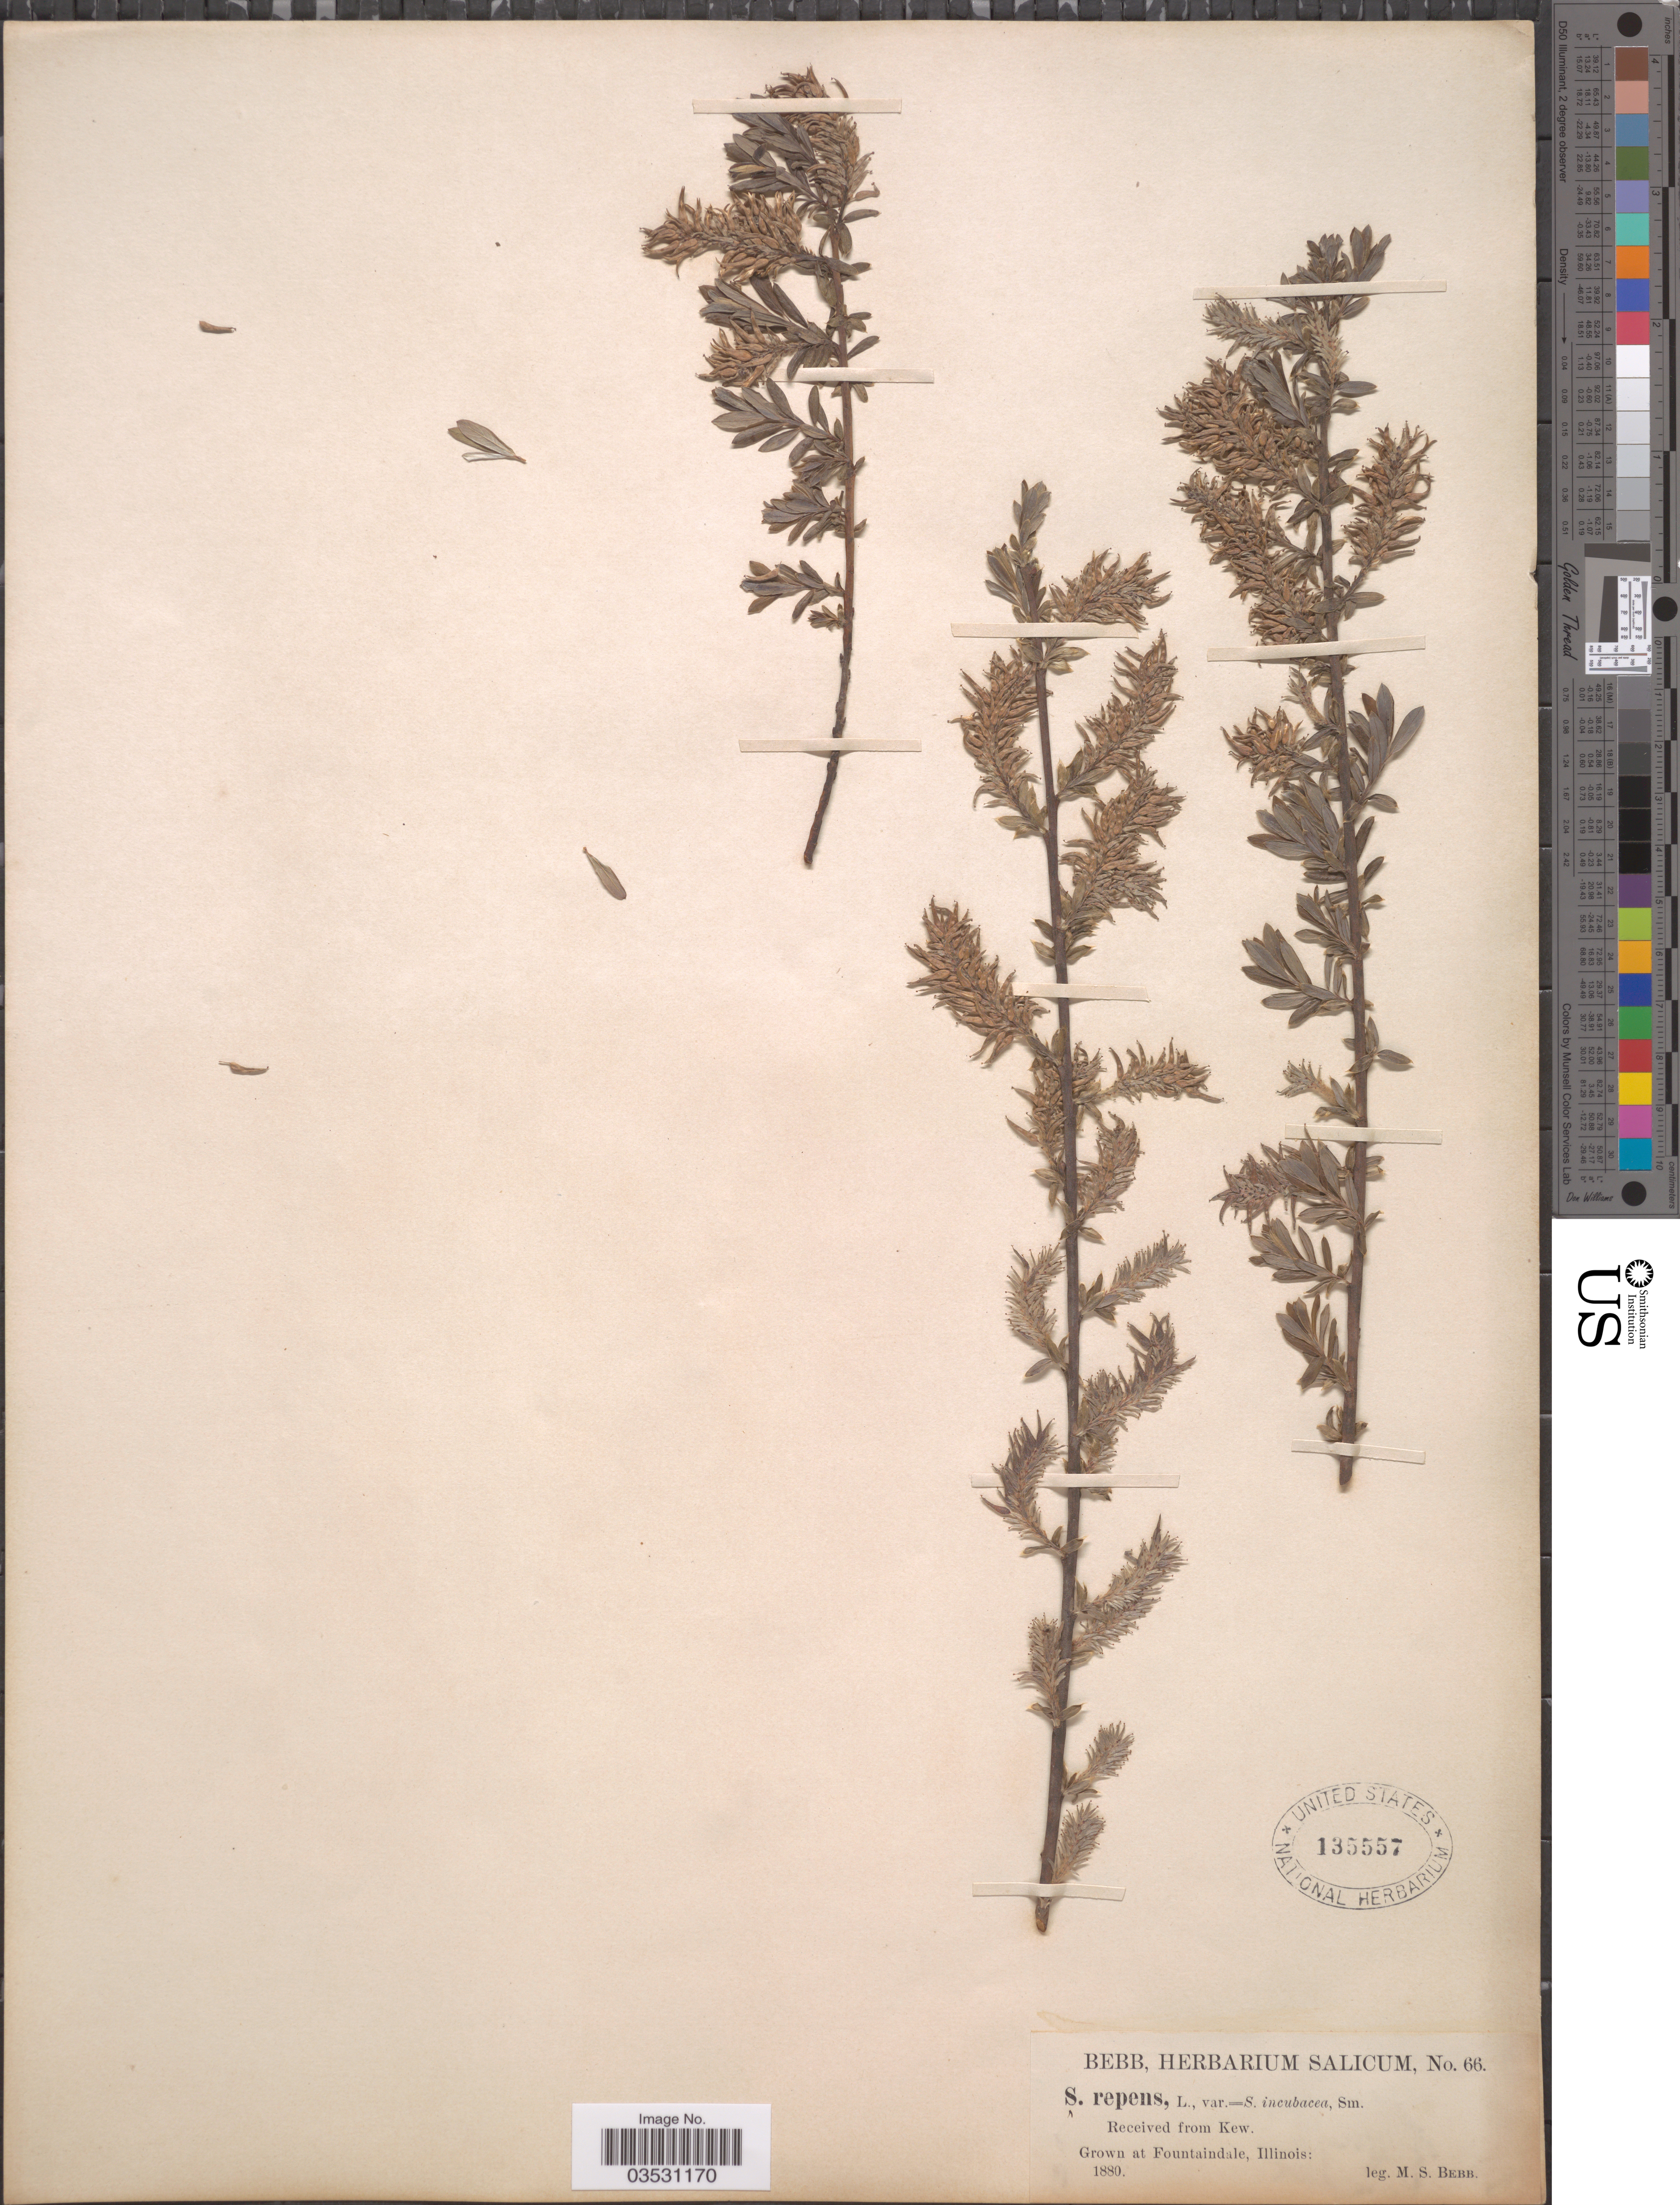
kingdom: Plantae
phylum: Tracheophyta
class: Magnoliopsida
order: Malpighiales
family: Salicaceae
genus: Salix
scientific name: Salix repens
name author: L.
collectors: M. Bebb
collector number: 66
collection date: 1880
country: United States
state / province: Illinois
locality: Grown at Fountaindale.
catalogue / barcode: US 135557